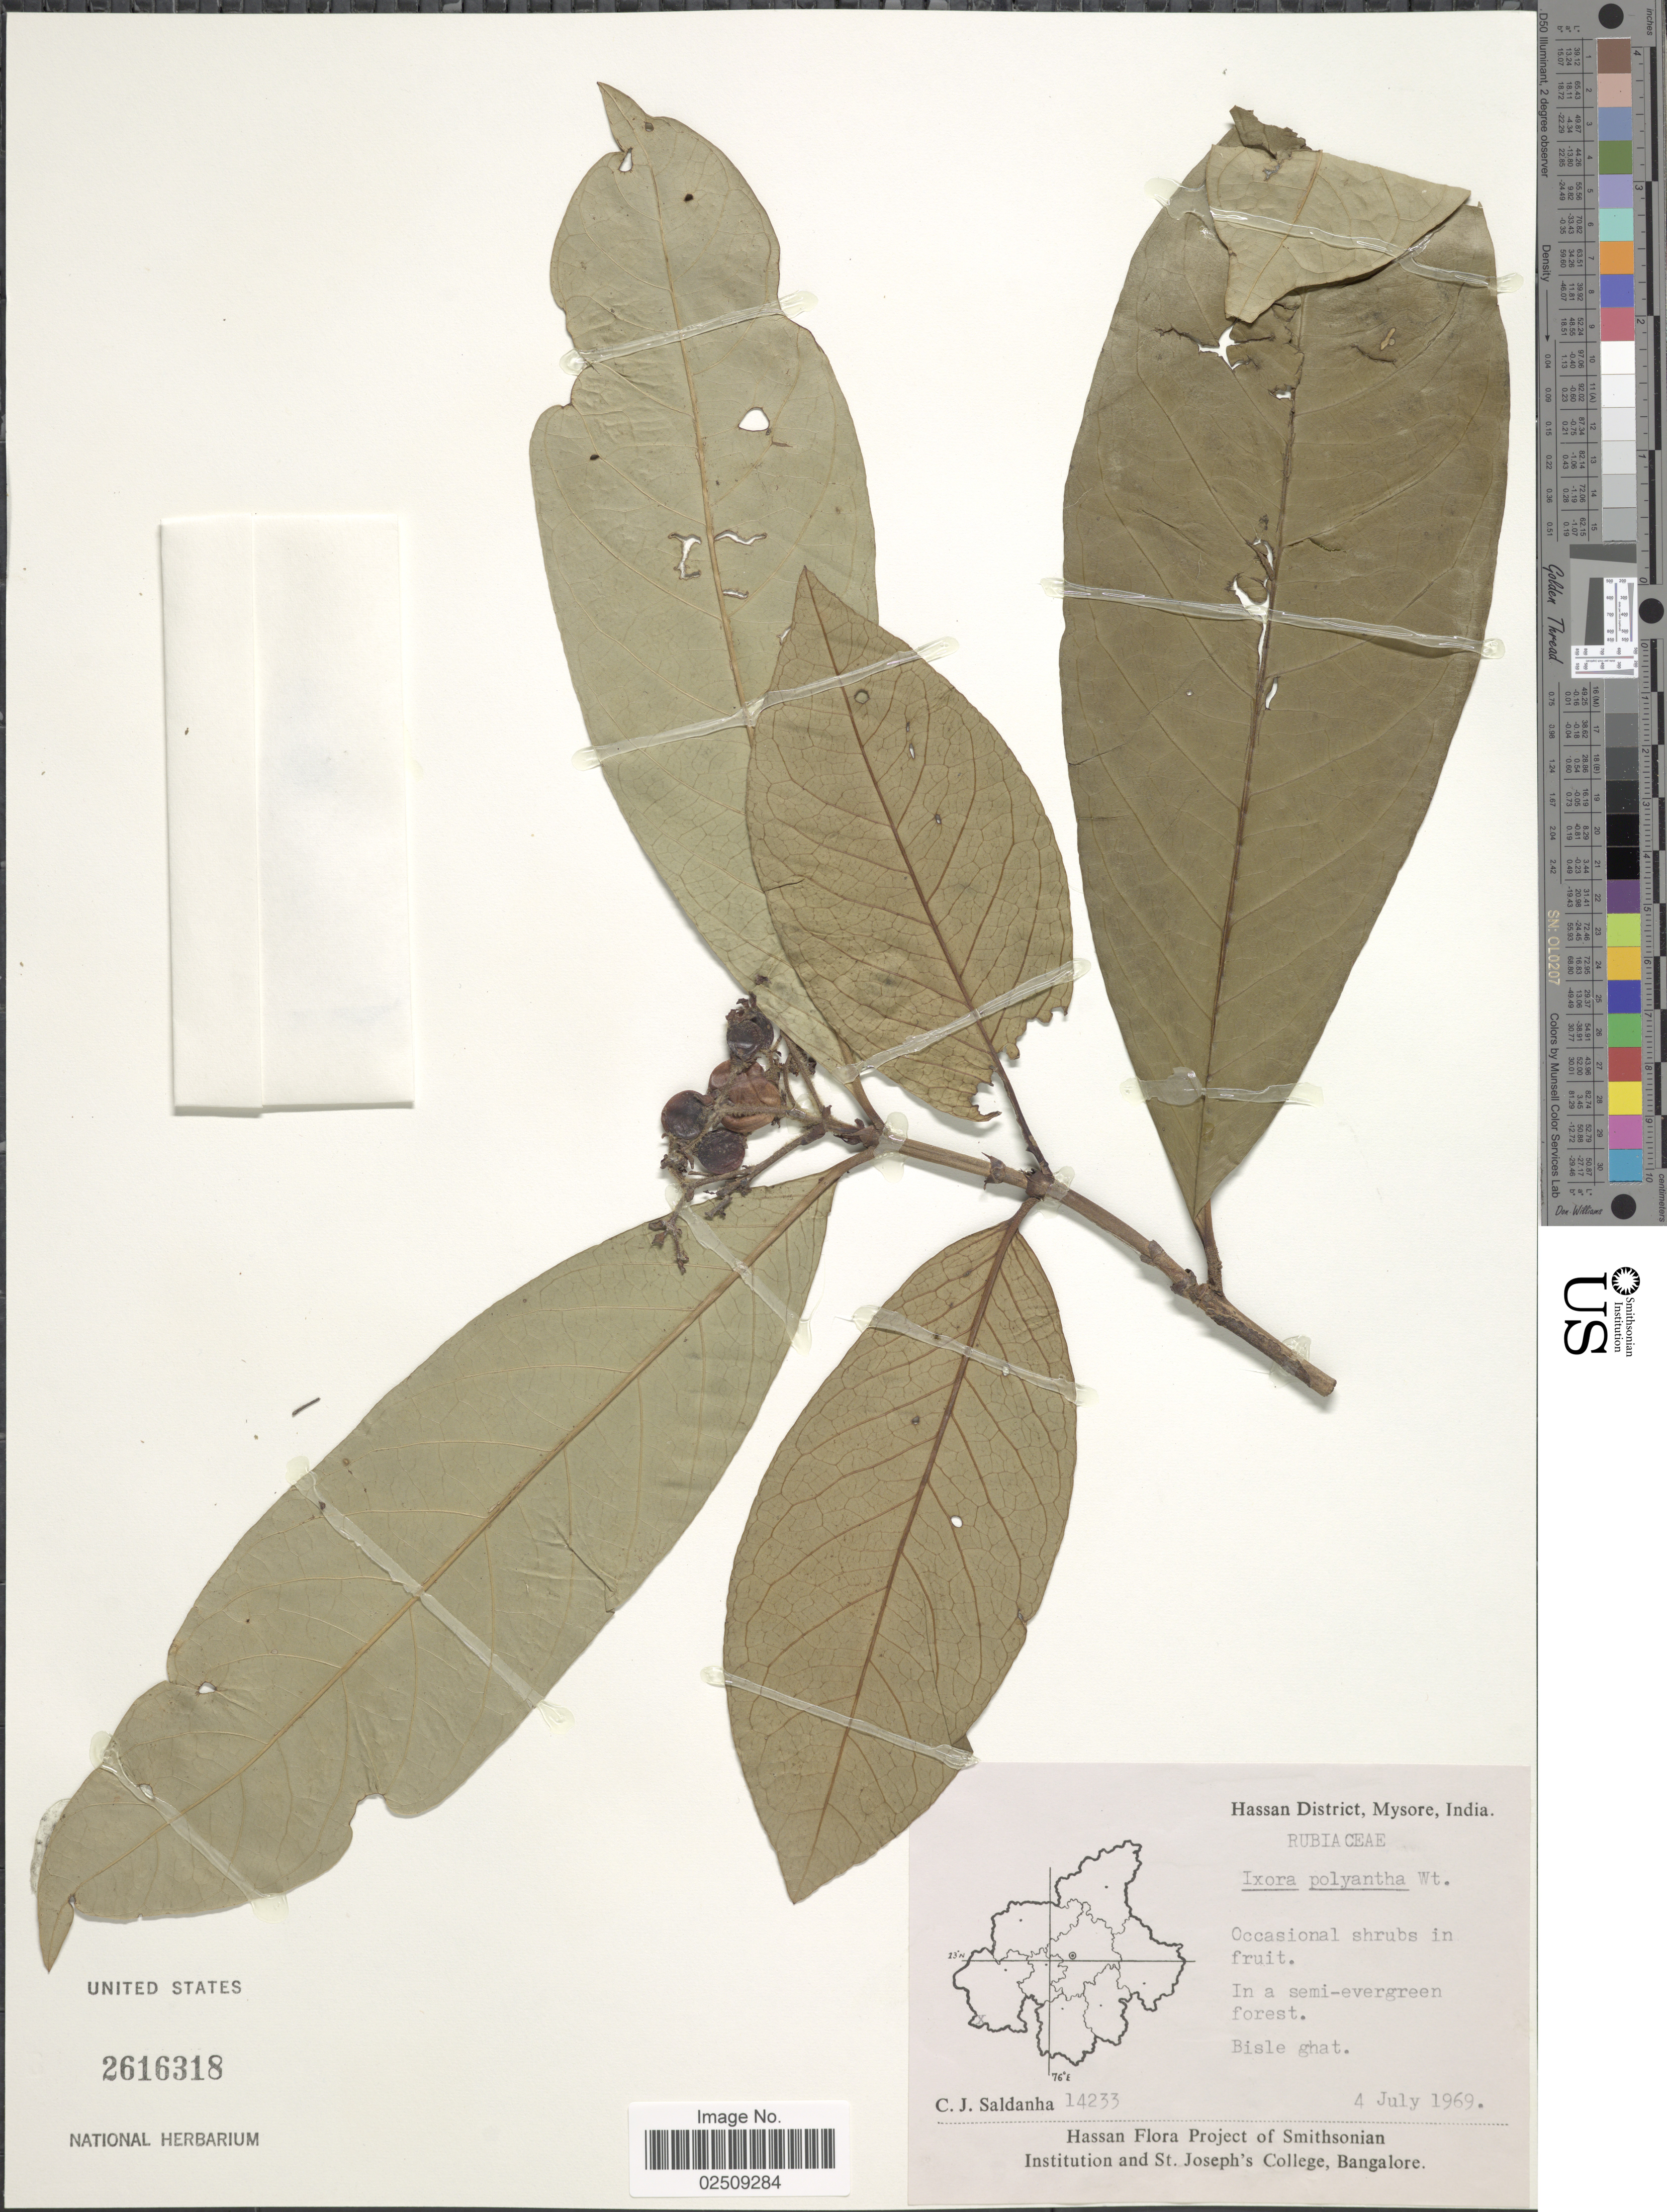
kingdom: Plantae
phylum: Tracheophyta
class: Magnoliopsida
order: Gentianales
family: Rubiaceae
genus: Ixora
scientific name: Ixora polyantha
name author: Wight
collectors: C. J. Saldanha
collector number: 14233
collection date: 1969-07-04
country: India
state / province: Karnataka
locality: Hassan District, Mysore. Bisle ghat.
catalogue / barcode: US 2616318